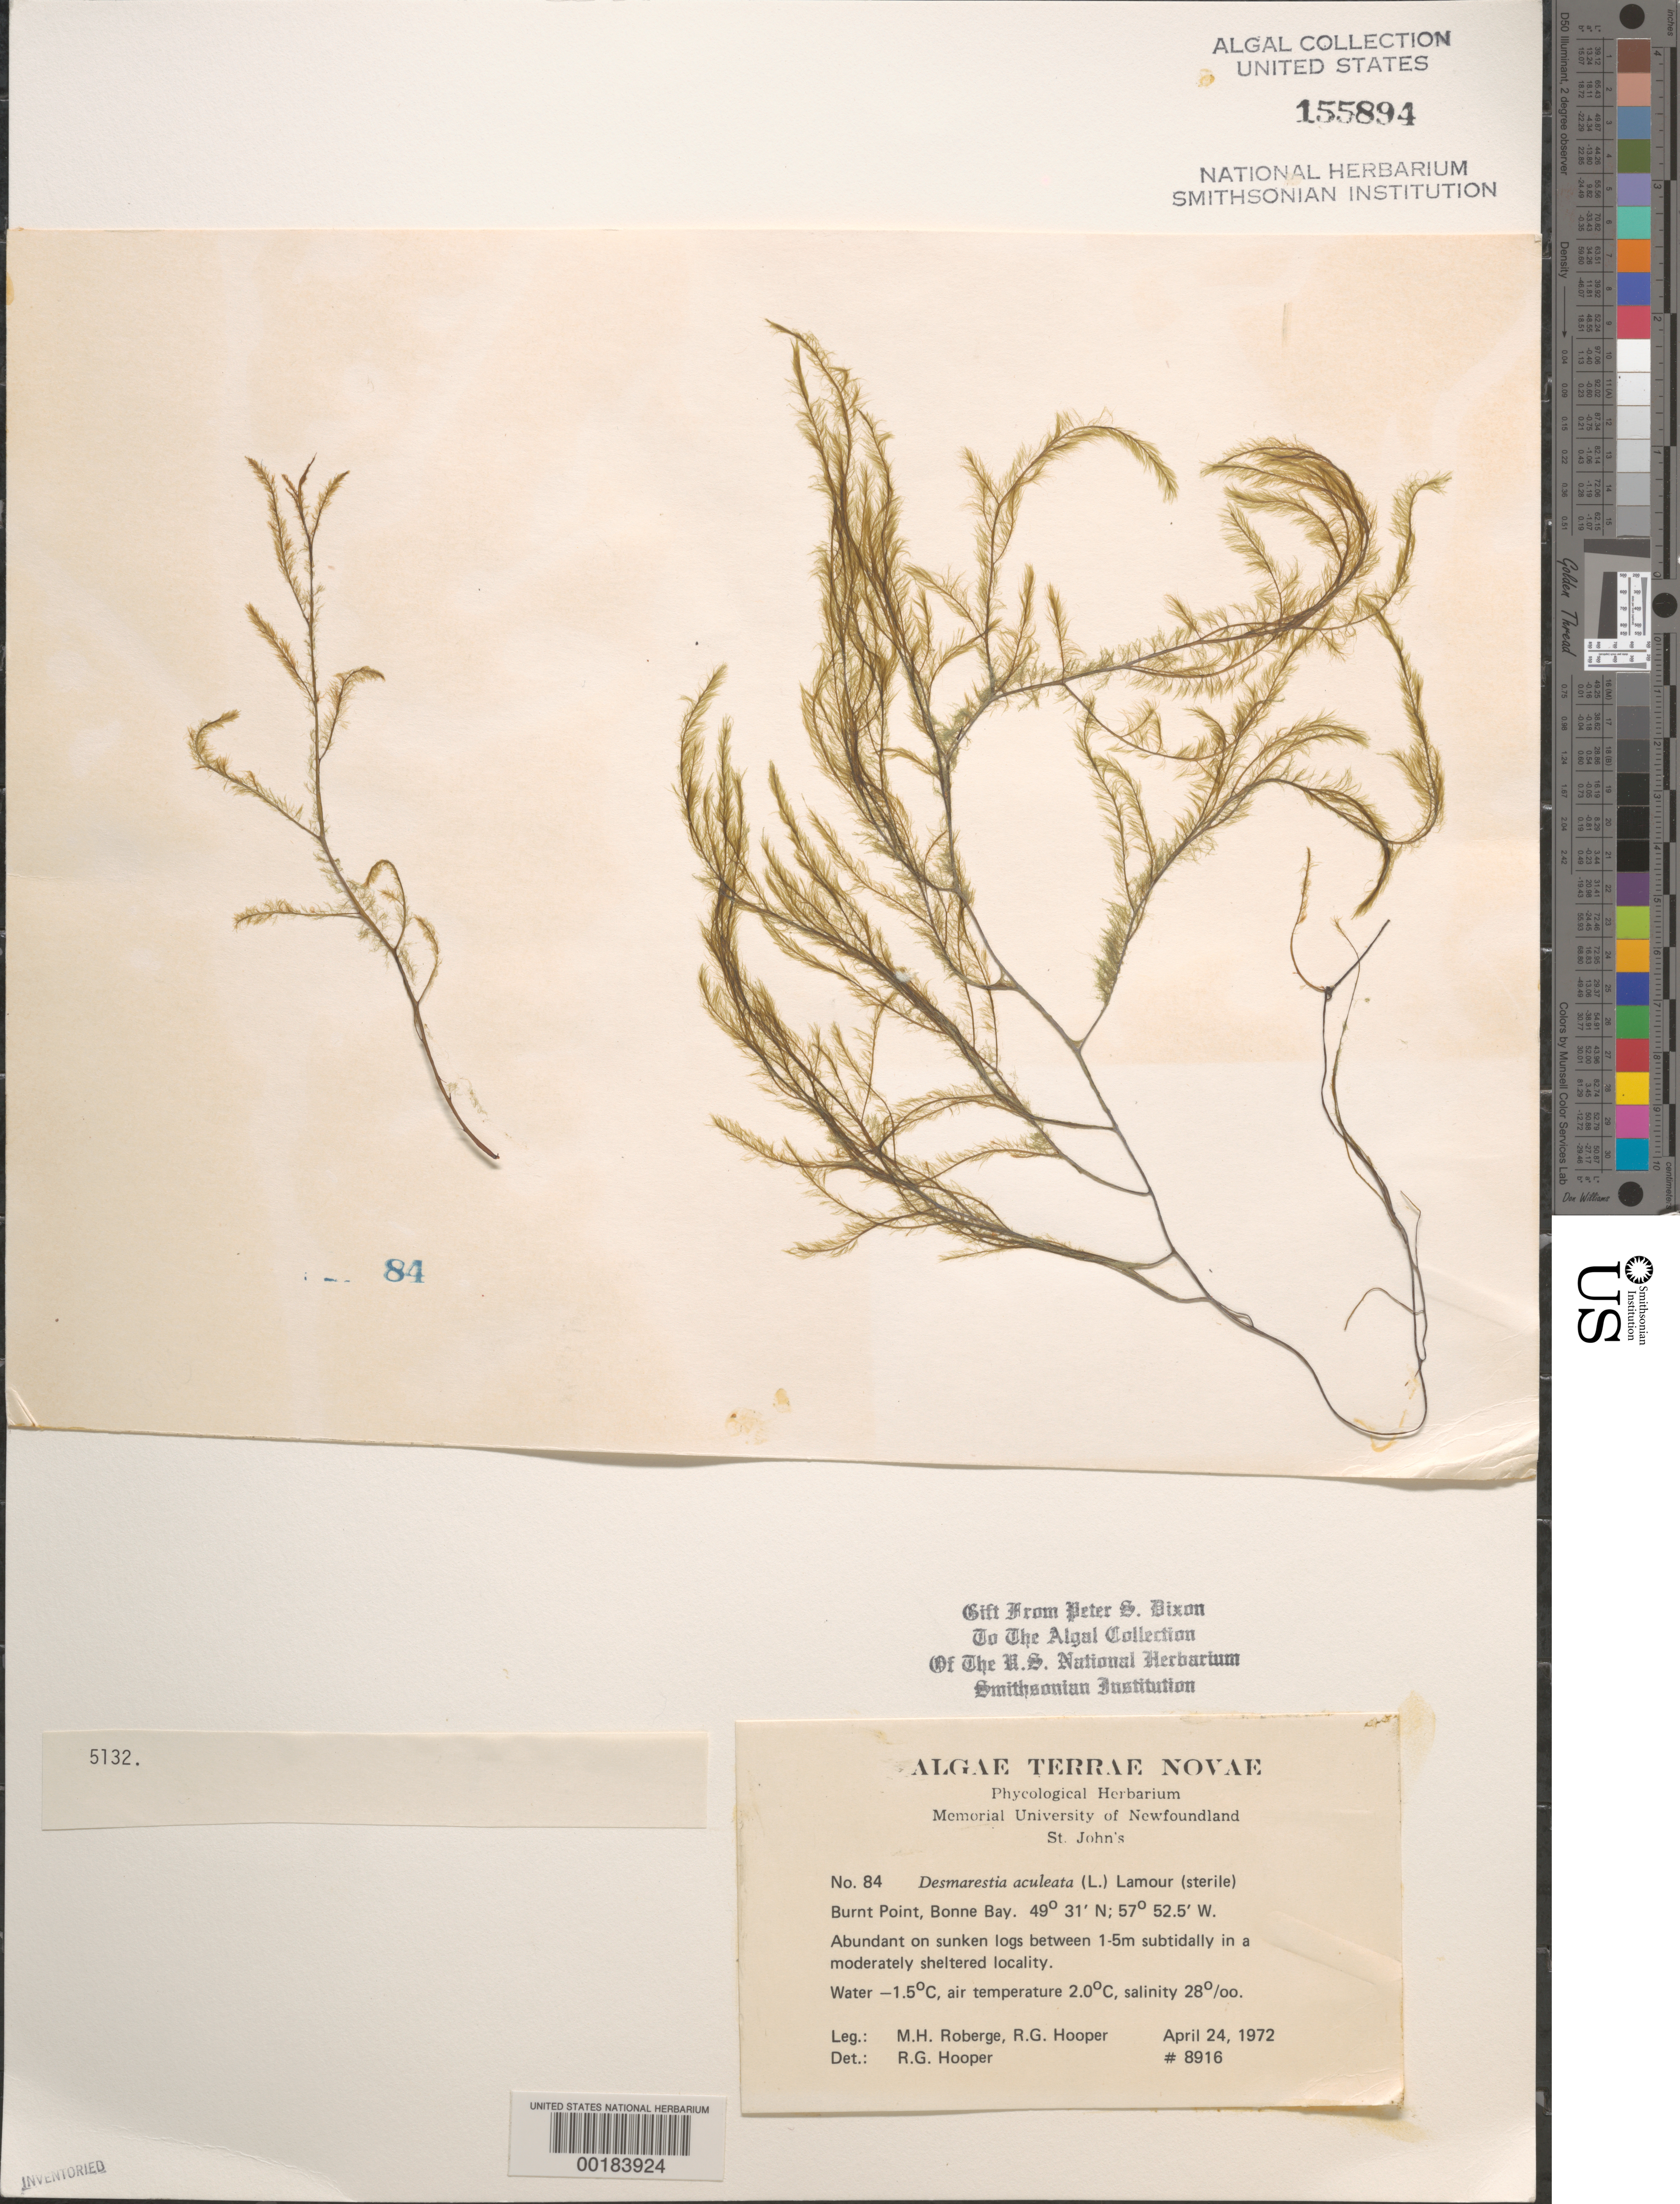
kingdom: Chromista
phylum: Ochrophyta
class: Phaeophyceae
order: Desmarestiales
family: Desmarestiaceae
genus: Desmarestia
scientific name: Desmarestia aculeata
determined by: Hooper, R. G.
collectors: M. Roberge & R. G. Hooper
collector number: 8916 & PSD 5132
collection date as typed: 24 Apr 1972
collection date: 1972-04-24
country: Canada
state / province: Newfoundland and Labrador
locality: Burnt Point, Bonne Bay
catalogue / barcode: US 155894